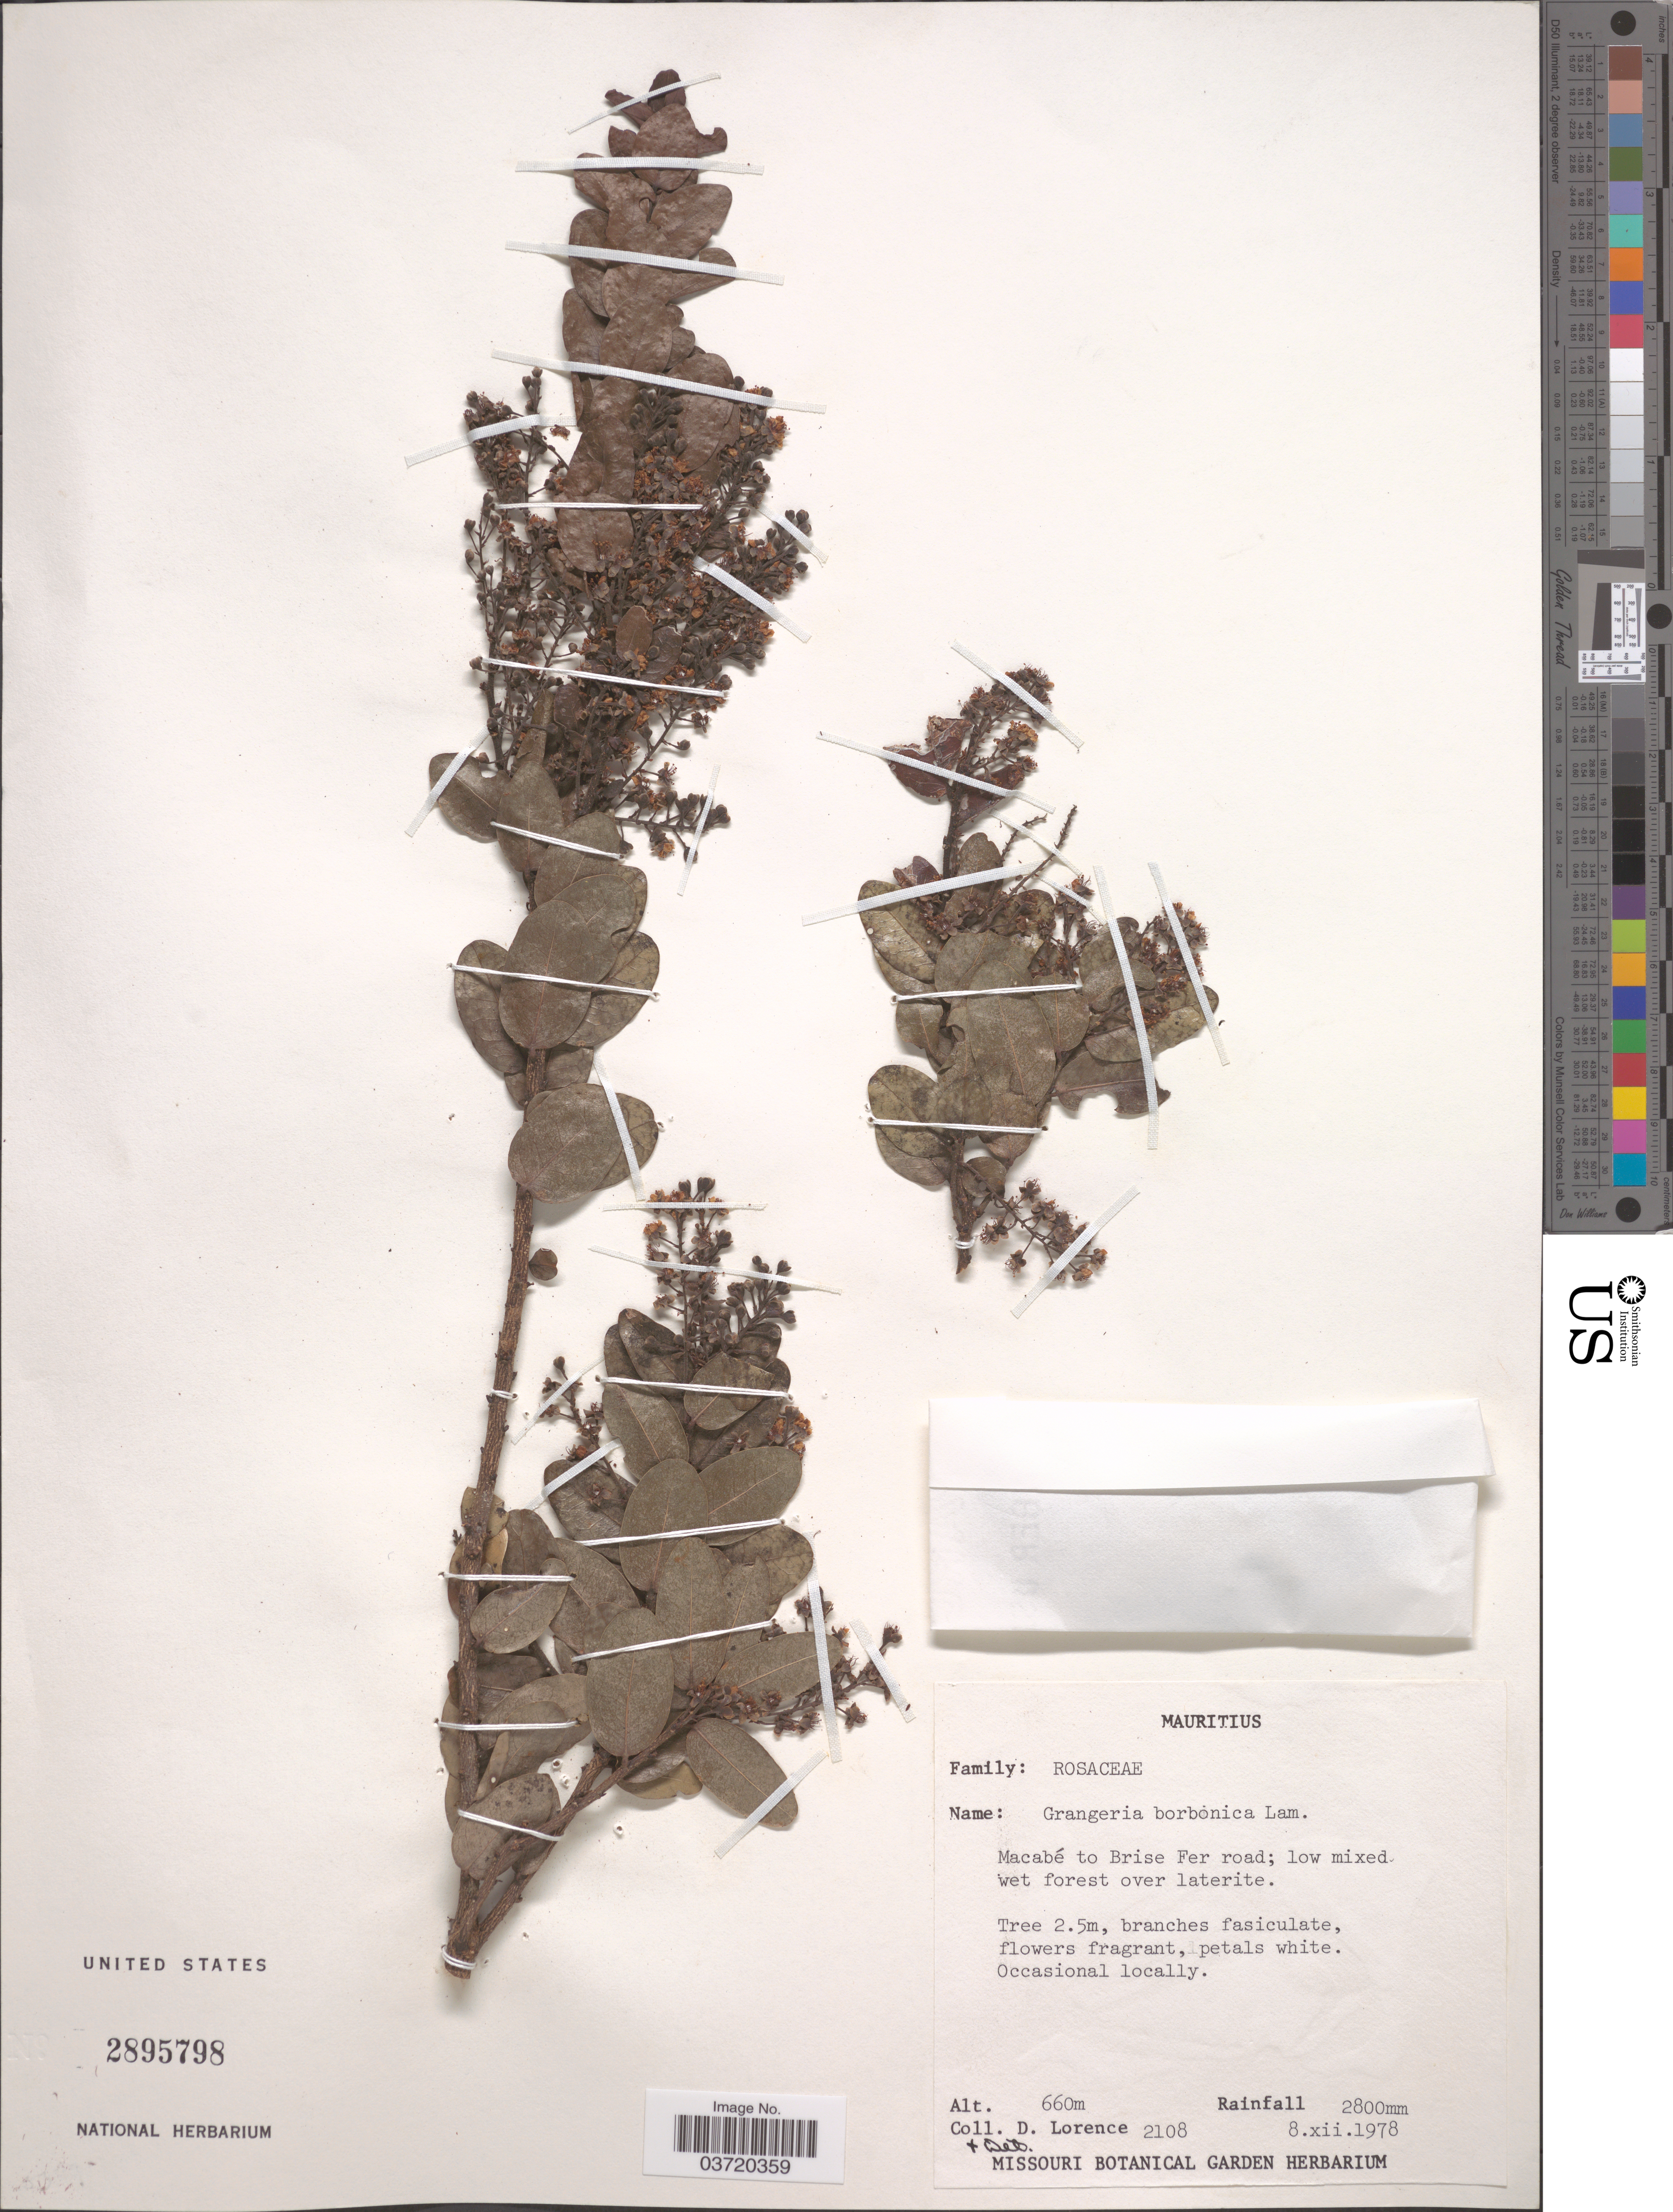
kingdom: Plantae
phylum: Tracheophyta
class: Magnoliopsida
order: Malpighiales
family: Chrysobalanaceae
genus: Grangeria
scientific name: Grangeria borbonica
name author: Lam.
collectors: D. Lorence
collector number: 2108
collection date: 1978-12-08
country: Mauritius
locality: Macabé to Brise Fer road.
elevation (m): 660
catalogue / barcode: US 2895798